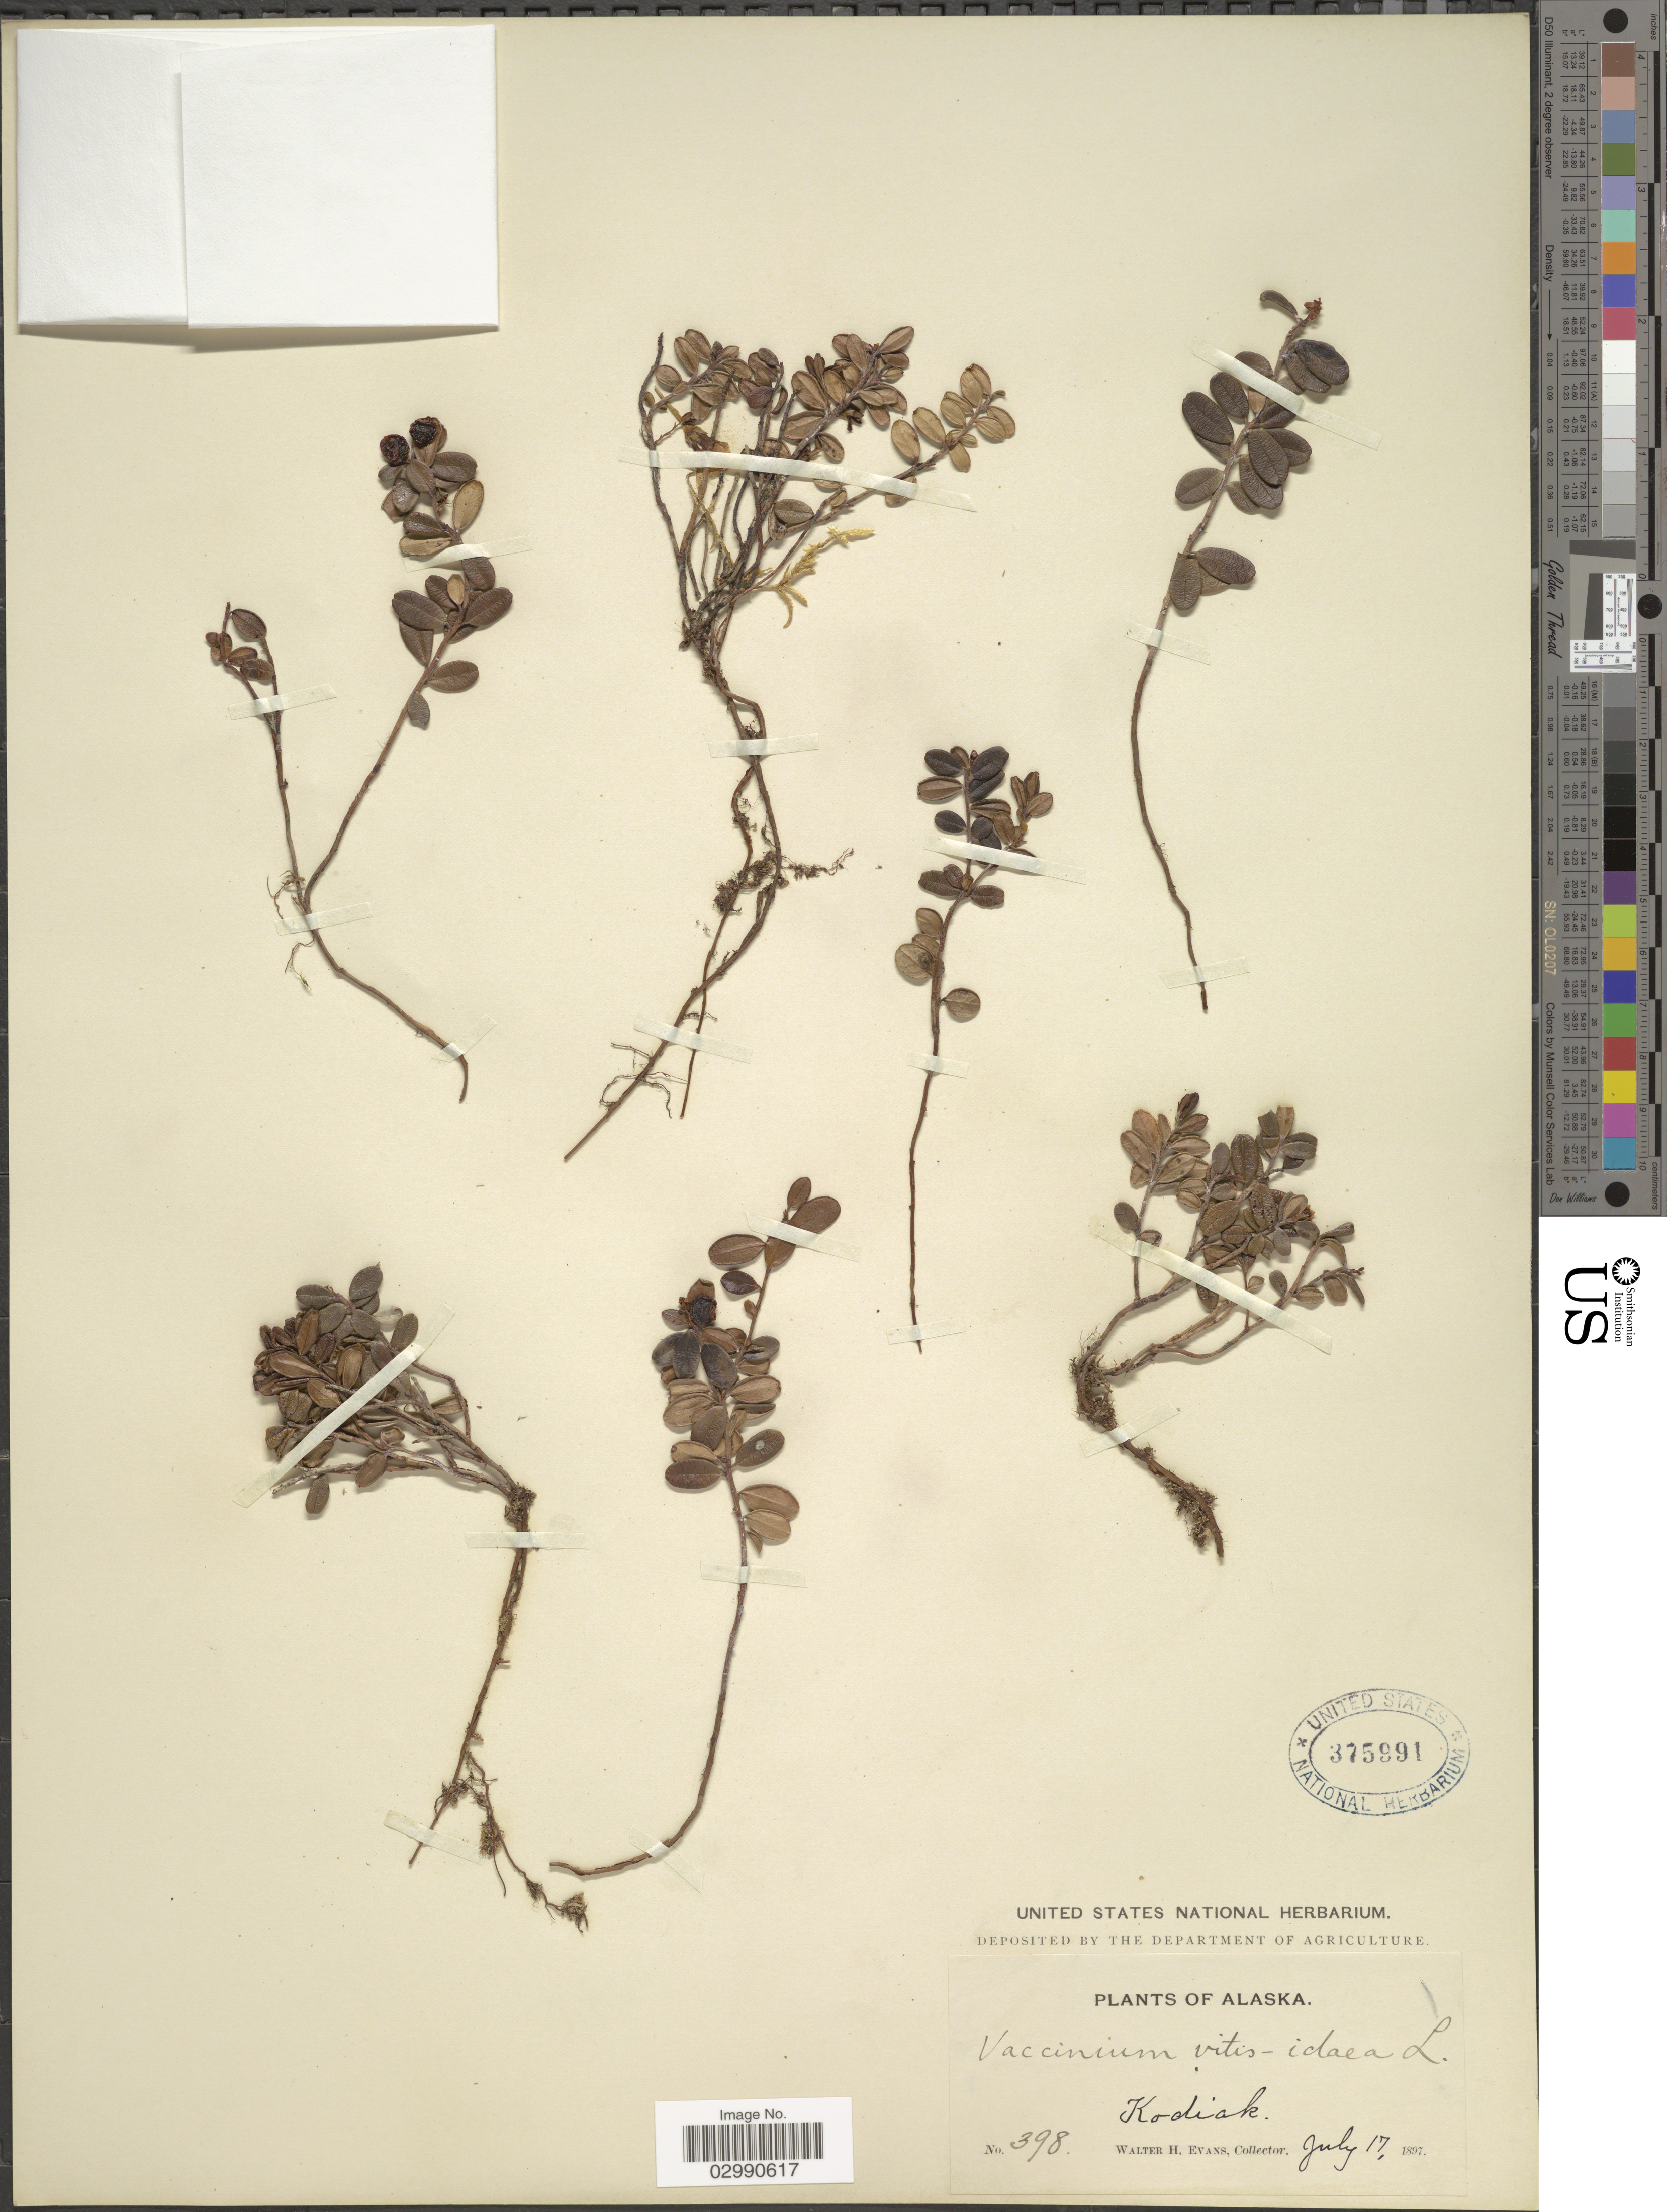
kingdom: Plantae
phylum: Tracheophyta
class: Magnoliopsida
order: Ericales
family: Ericaceae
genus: Vaccinium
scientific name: Vaccinium vitis-idaea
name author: L.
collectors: W. H. Evans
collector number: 398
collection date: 1897-07-17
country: United States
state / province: Alaska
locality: Kodiak.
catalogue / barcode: US 375991